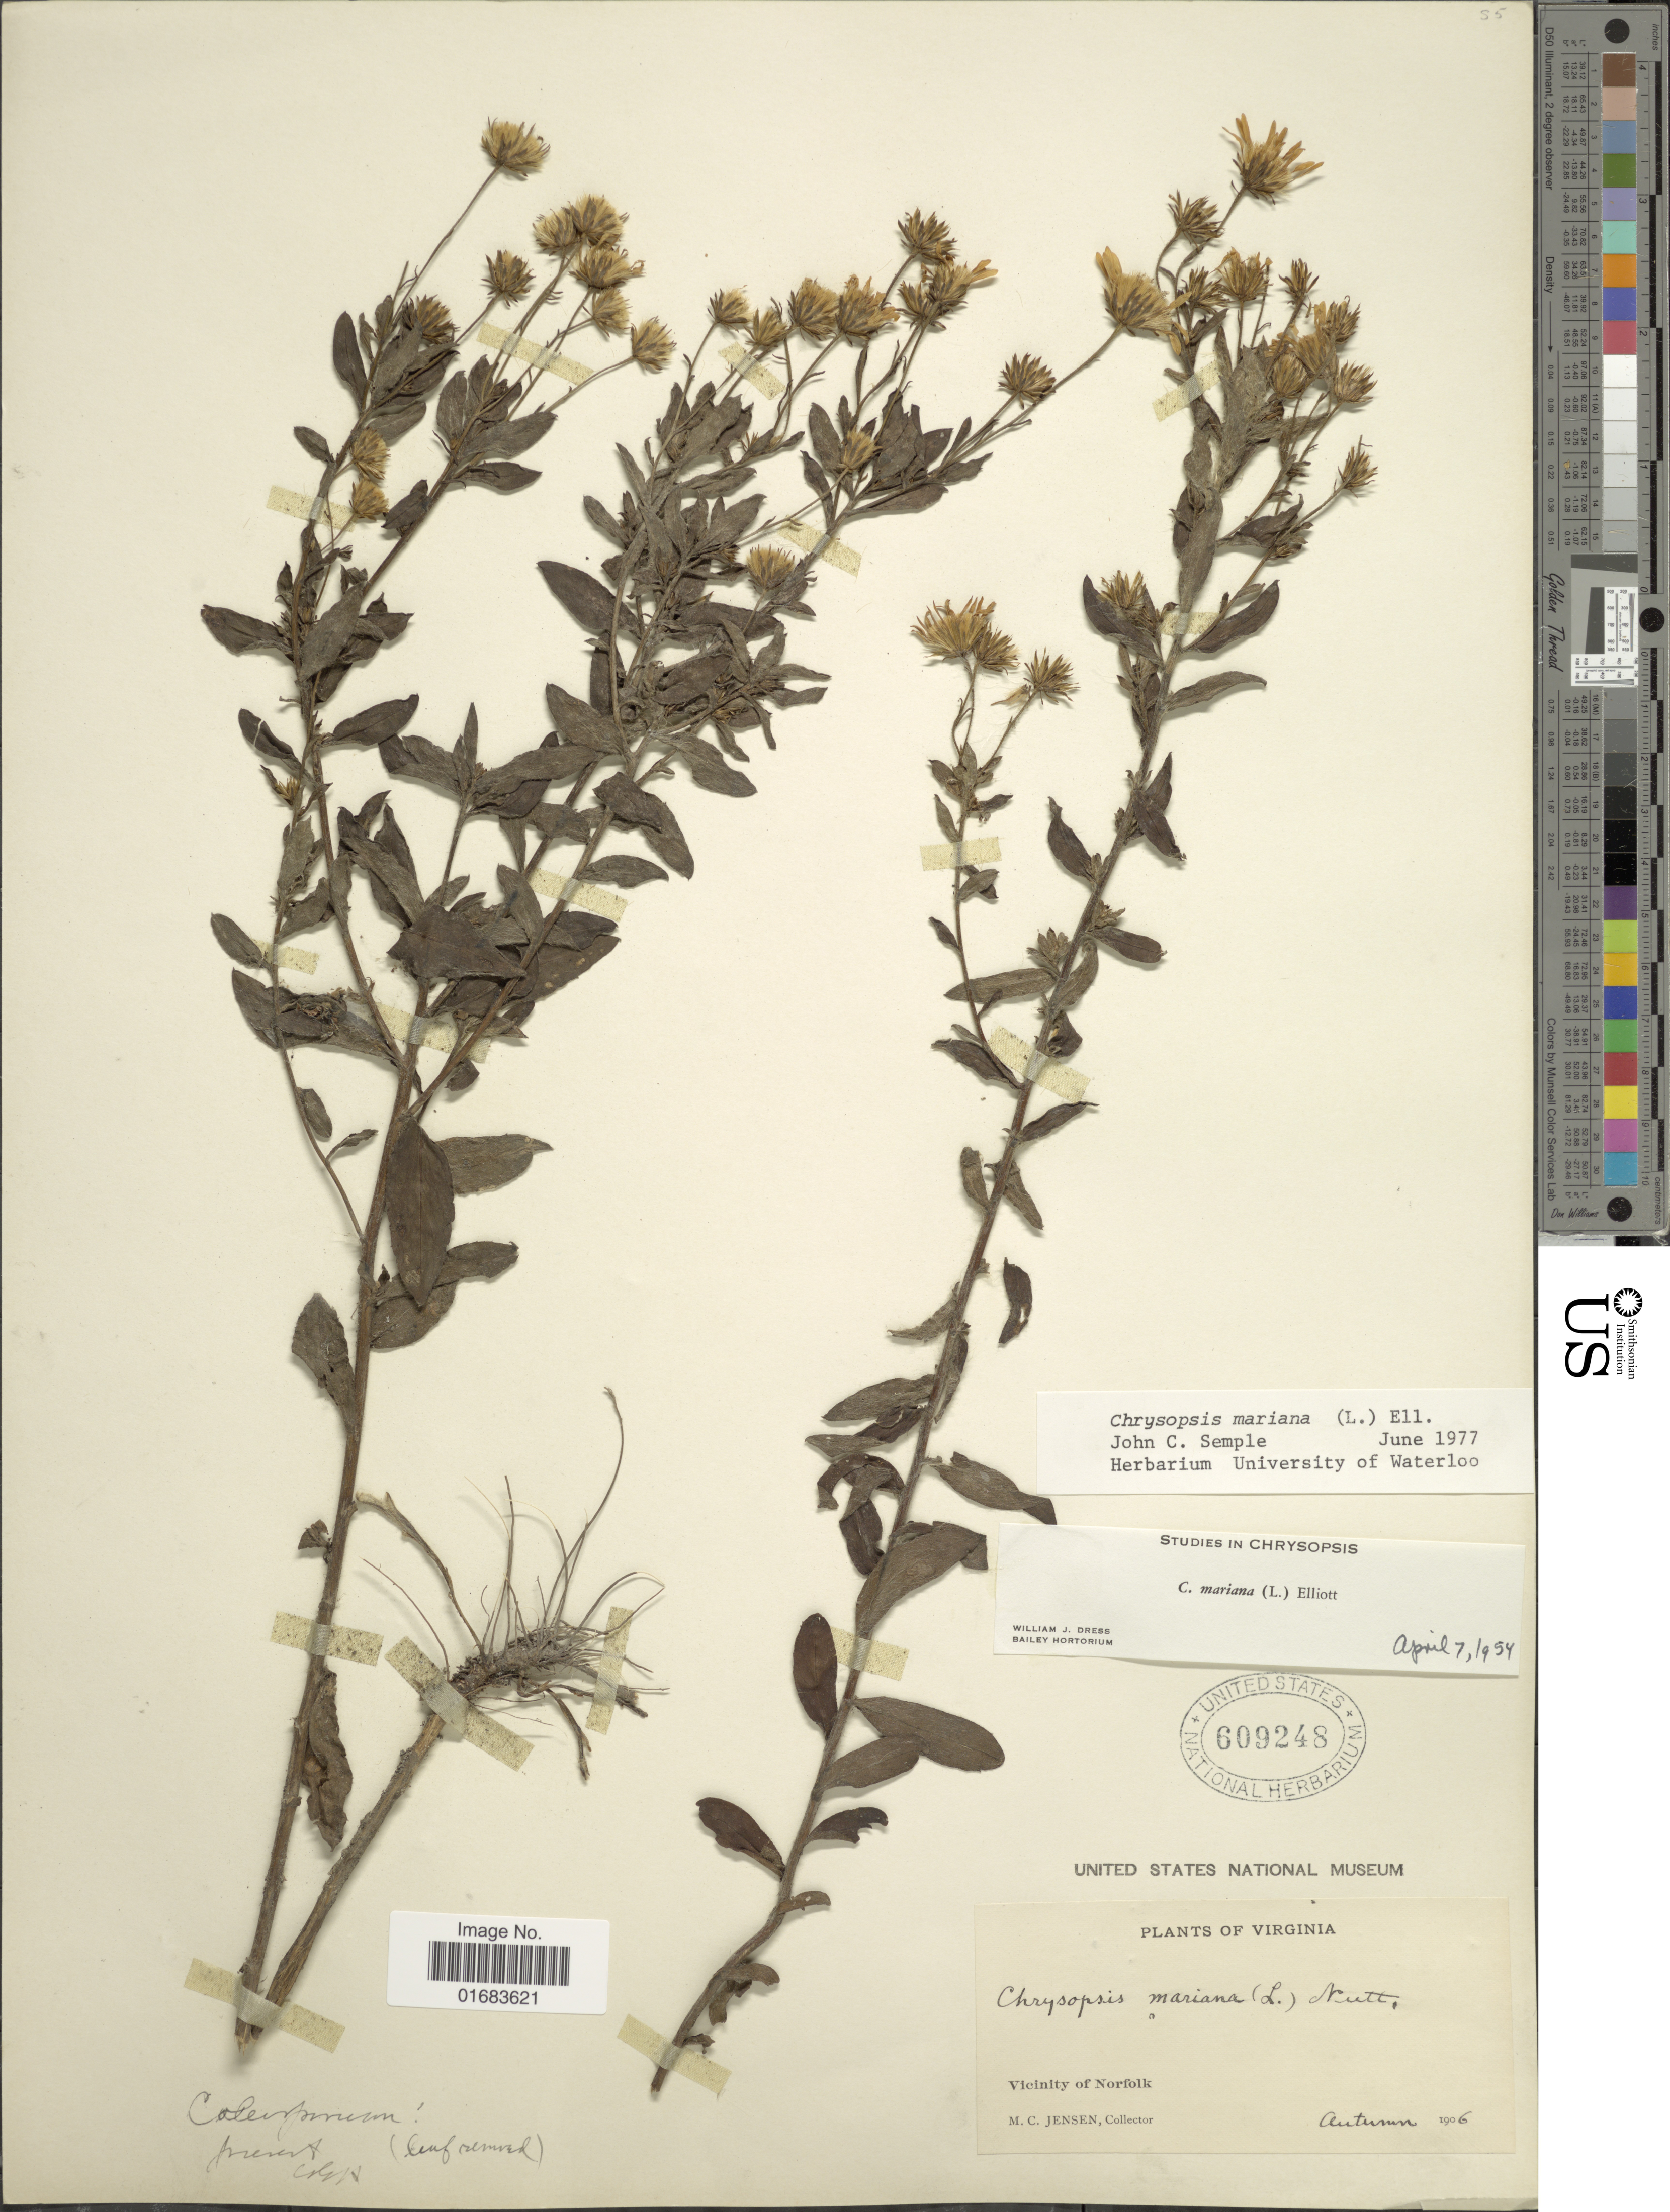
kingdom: Plantae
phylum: Tracheophyta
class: Magnoliopsida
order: Asterales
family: Asteraceae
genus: Chrysopsis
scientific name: Chrysopsis mariana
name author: (L.) Elliott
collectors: M. C. Jensen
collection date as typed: Autum 1906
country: United States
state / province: Virginia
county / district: City of Norfolk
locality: Vicinity of Norfolk.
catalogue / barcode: US 609248